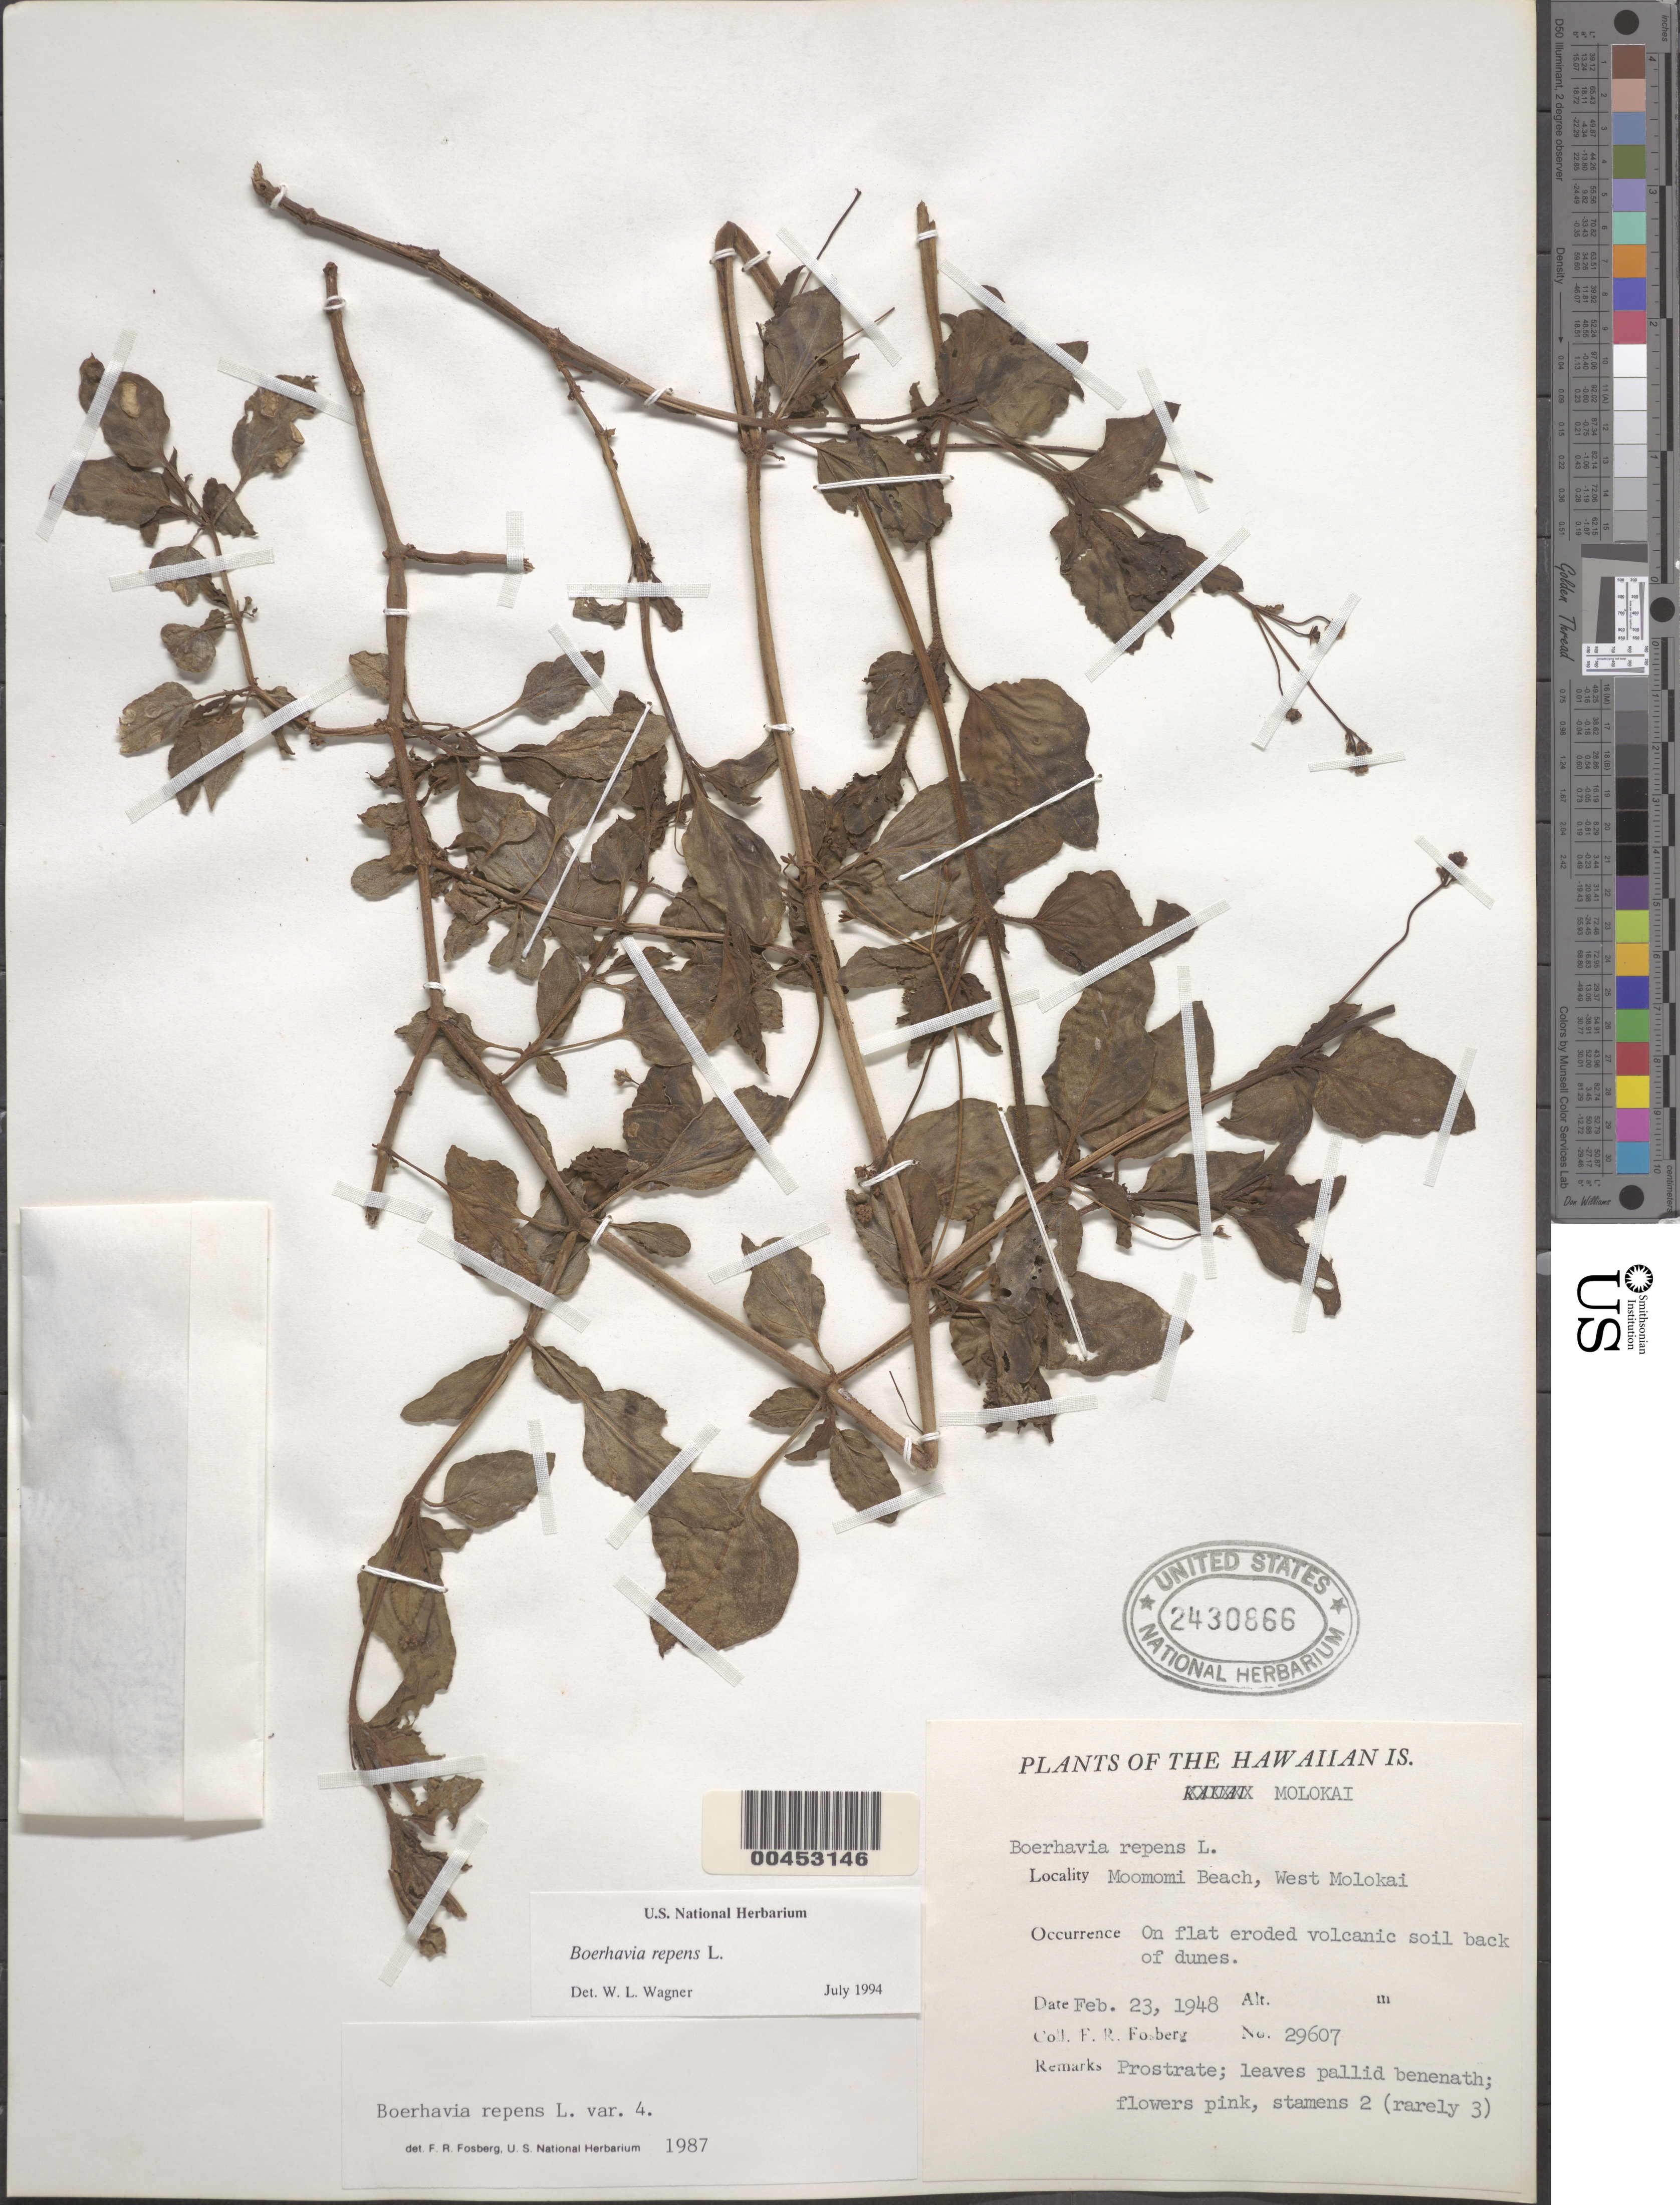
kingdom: Plantae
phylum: Tracheophyta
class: Magnoliopsida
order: Caryophyllales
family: Nyctaginaceae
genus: Boerhavia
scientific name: Boerhavia repens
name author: L.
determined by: Wagner, W. L., (BOT), Smithsonian Institution - National Museum of Natural History (UNITED STATES)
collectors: F. R. Fosberg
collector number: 29607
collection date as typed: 23 Feb 1948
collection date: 1948-02-23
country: United States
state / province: Hawaii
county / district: Maui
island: Moloka'i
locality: Moomomi Beach, W Molokai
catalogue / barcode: US 2430866